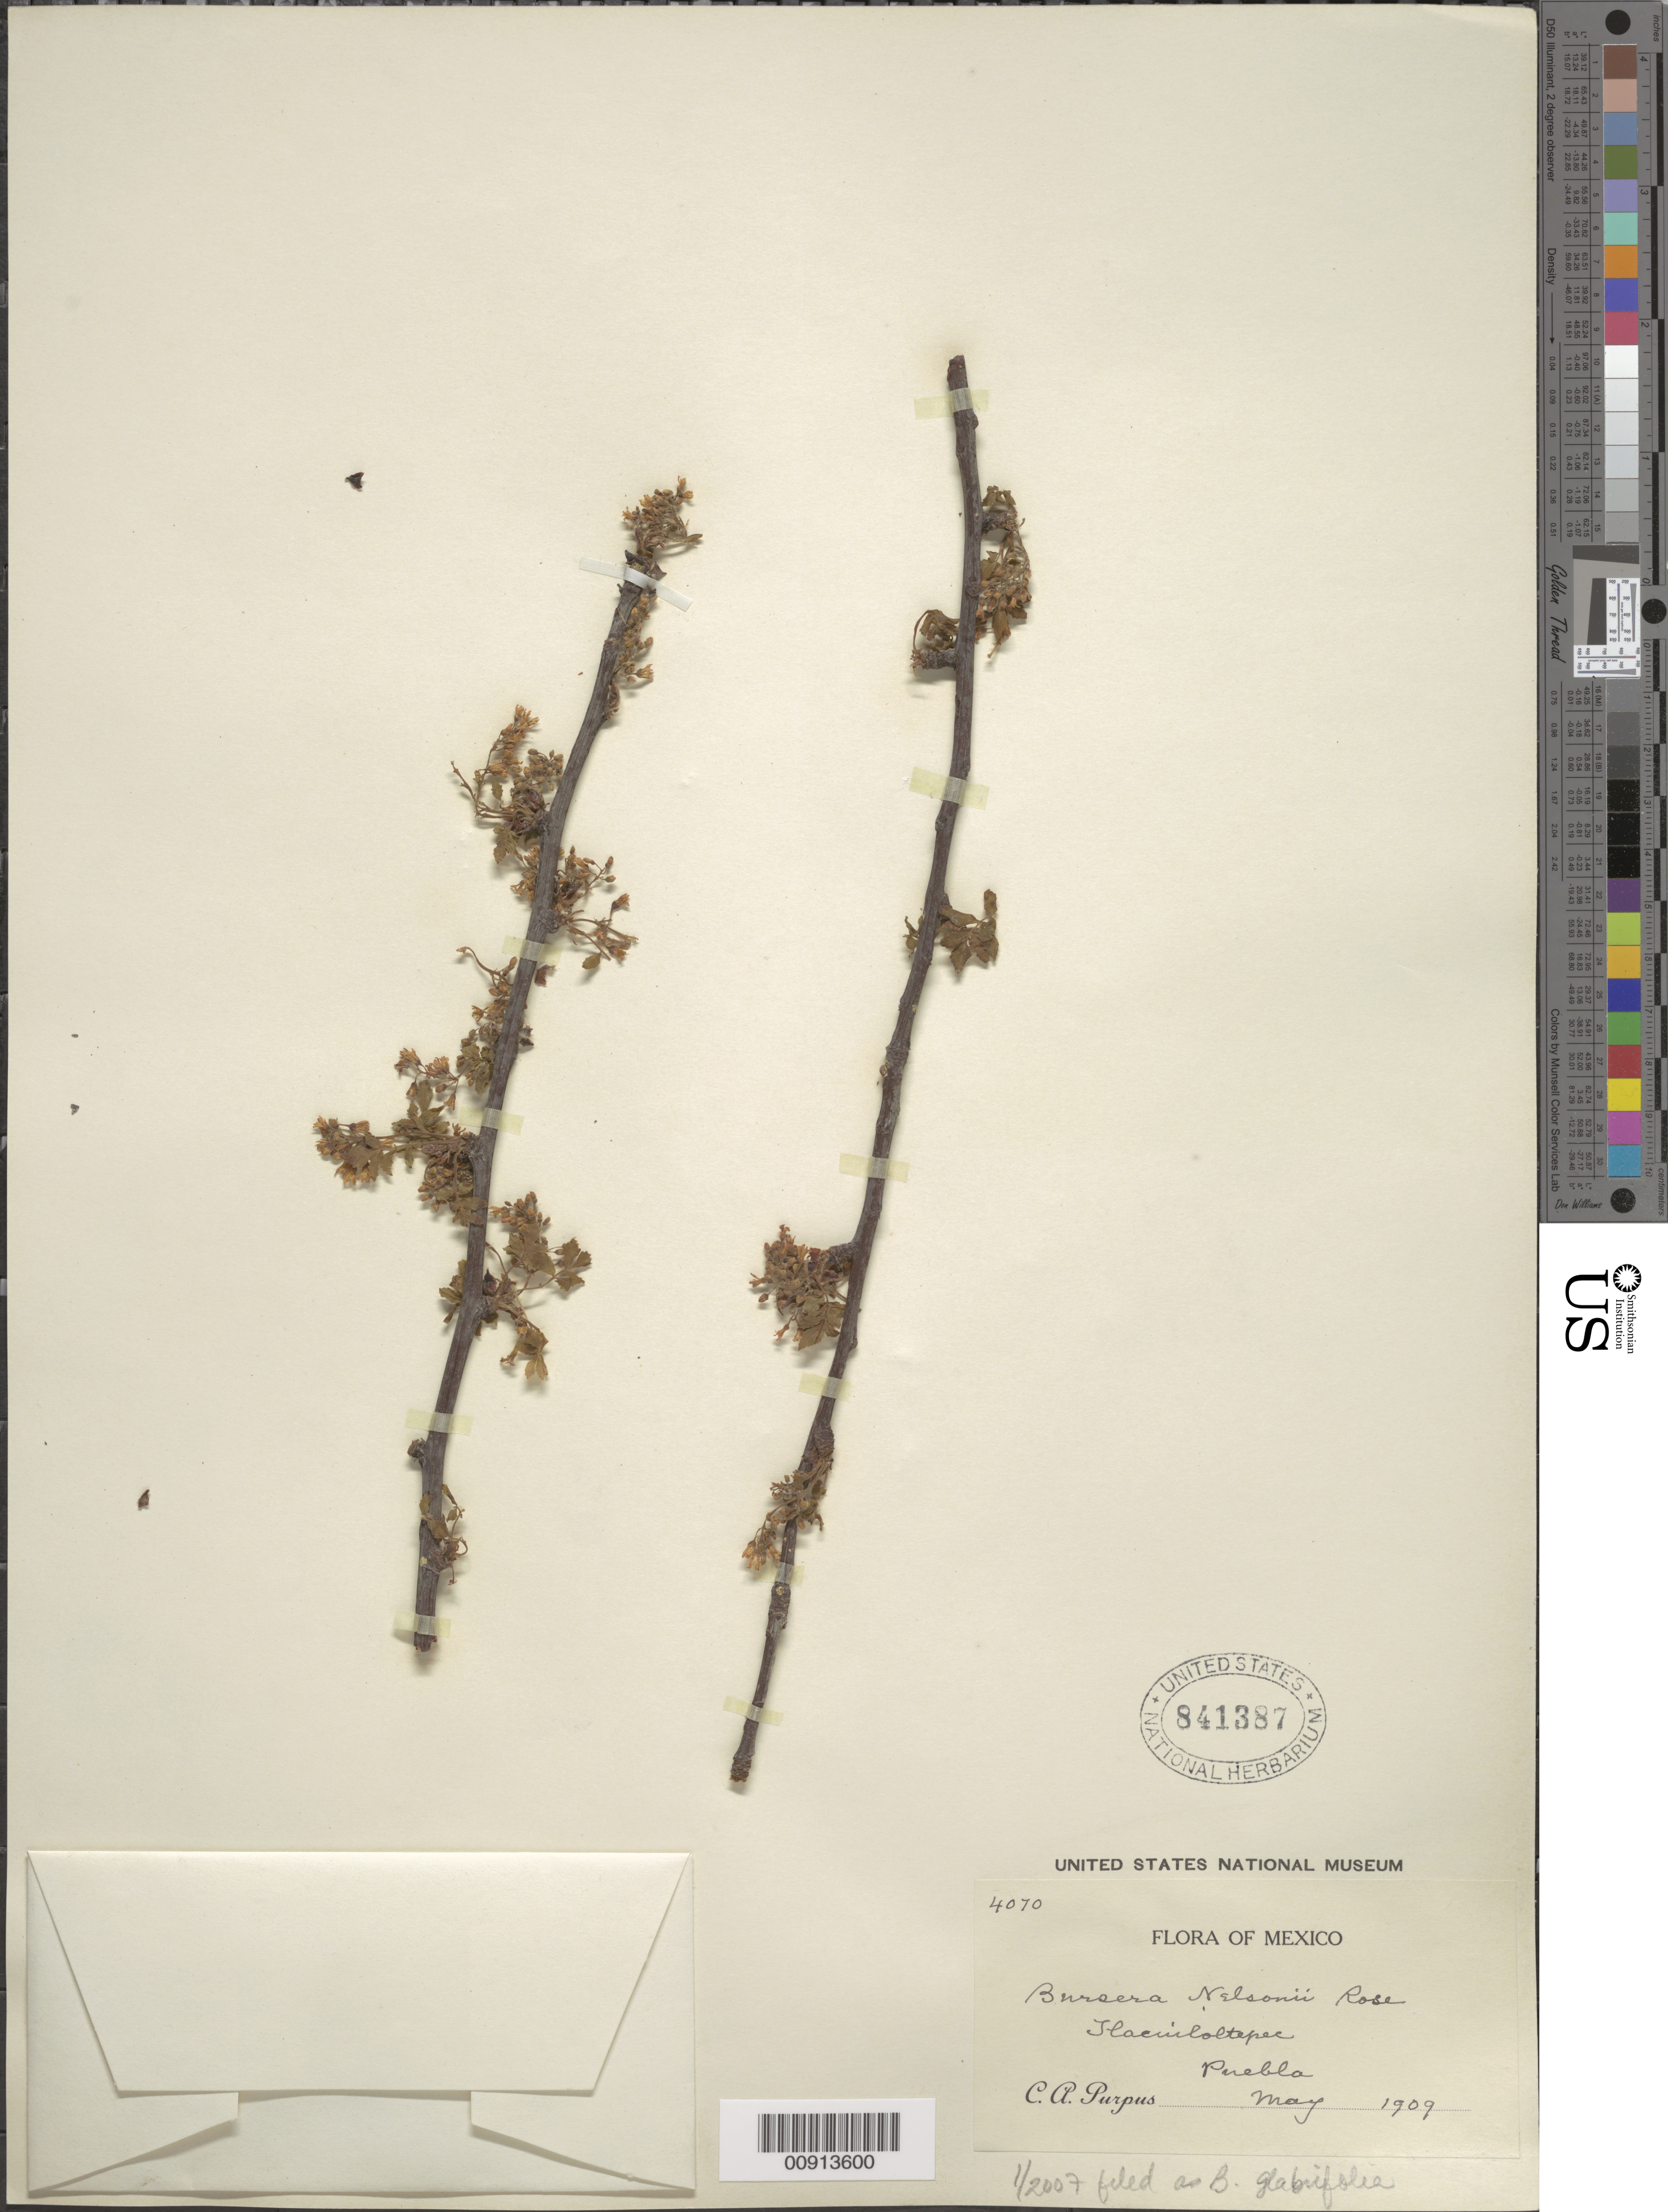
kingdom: Plantae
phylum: Tracheophyta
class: Magnoliopsida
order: Sapindales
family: Burseraceae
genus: Bursera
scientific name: Bursera glabrifolia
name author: (Kunth) Engl.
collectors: C. A. Purpus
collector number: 4070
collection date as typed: May 1909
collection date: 1909-05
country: Mexico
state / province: Puebla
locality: Tlacuiloltepec, Puebla.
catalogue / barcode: US 841387